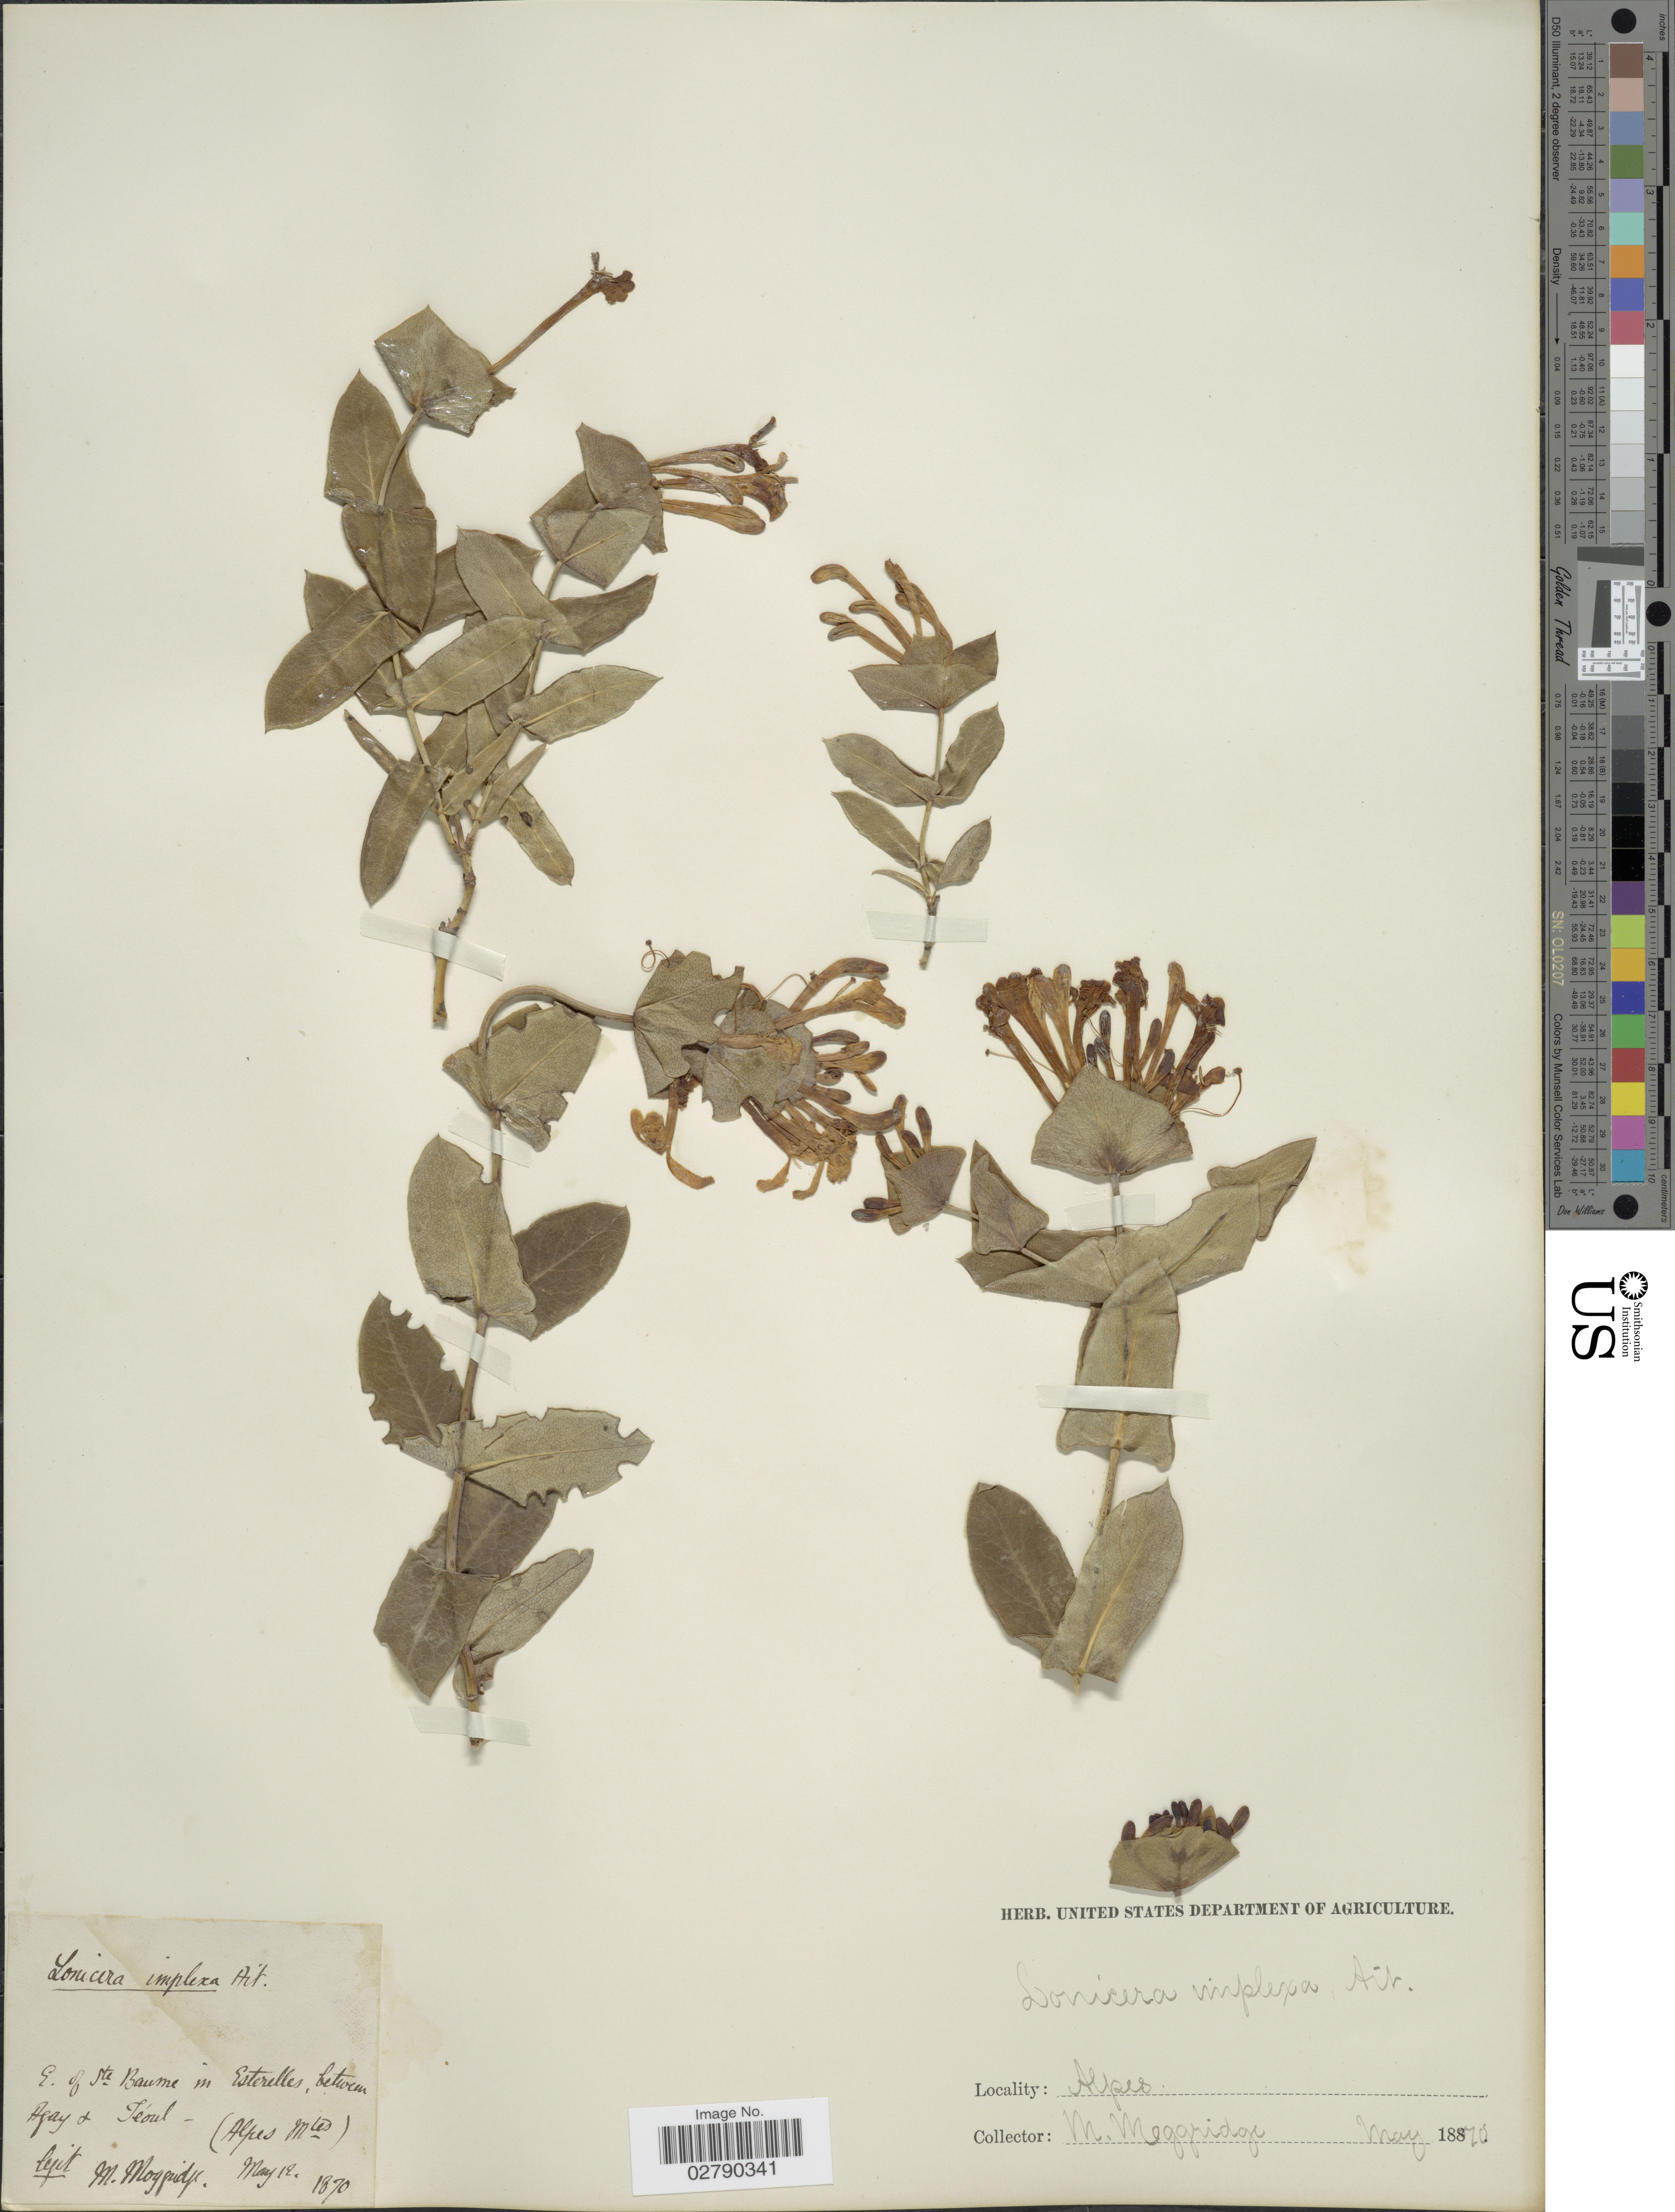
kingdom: Plantae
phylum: Tracheophyta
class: Magnoliopsida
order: Dipsacales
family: Caprifoliaceae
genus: Lonicera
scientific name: Lonicera implexa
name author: Aiton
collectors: M. Moggridge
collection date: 1870-05-12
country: France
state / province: Provence-Alpes-Côte d'Azur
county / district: Alpes-Maritimes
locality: E. of Ste. Baume in Esterelles, between Azay + Téoul - (Alpes Mtes).